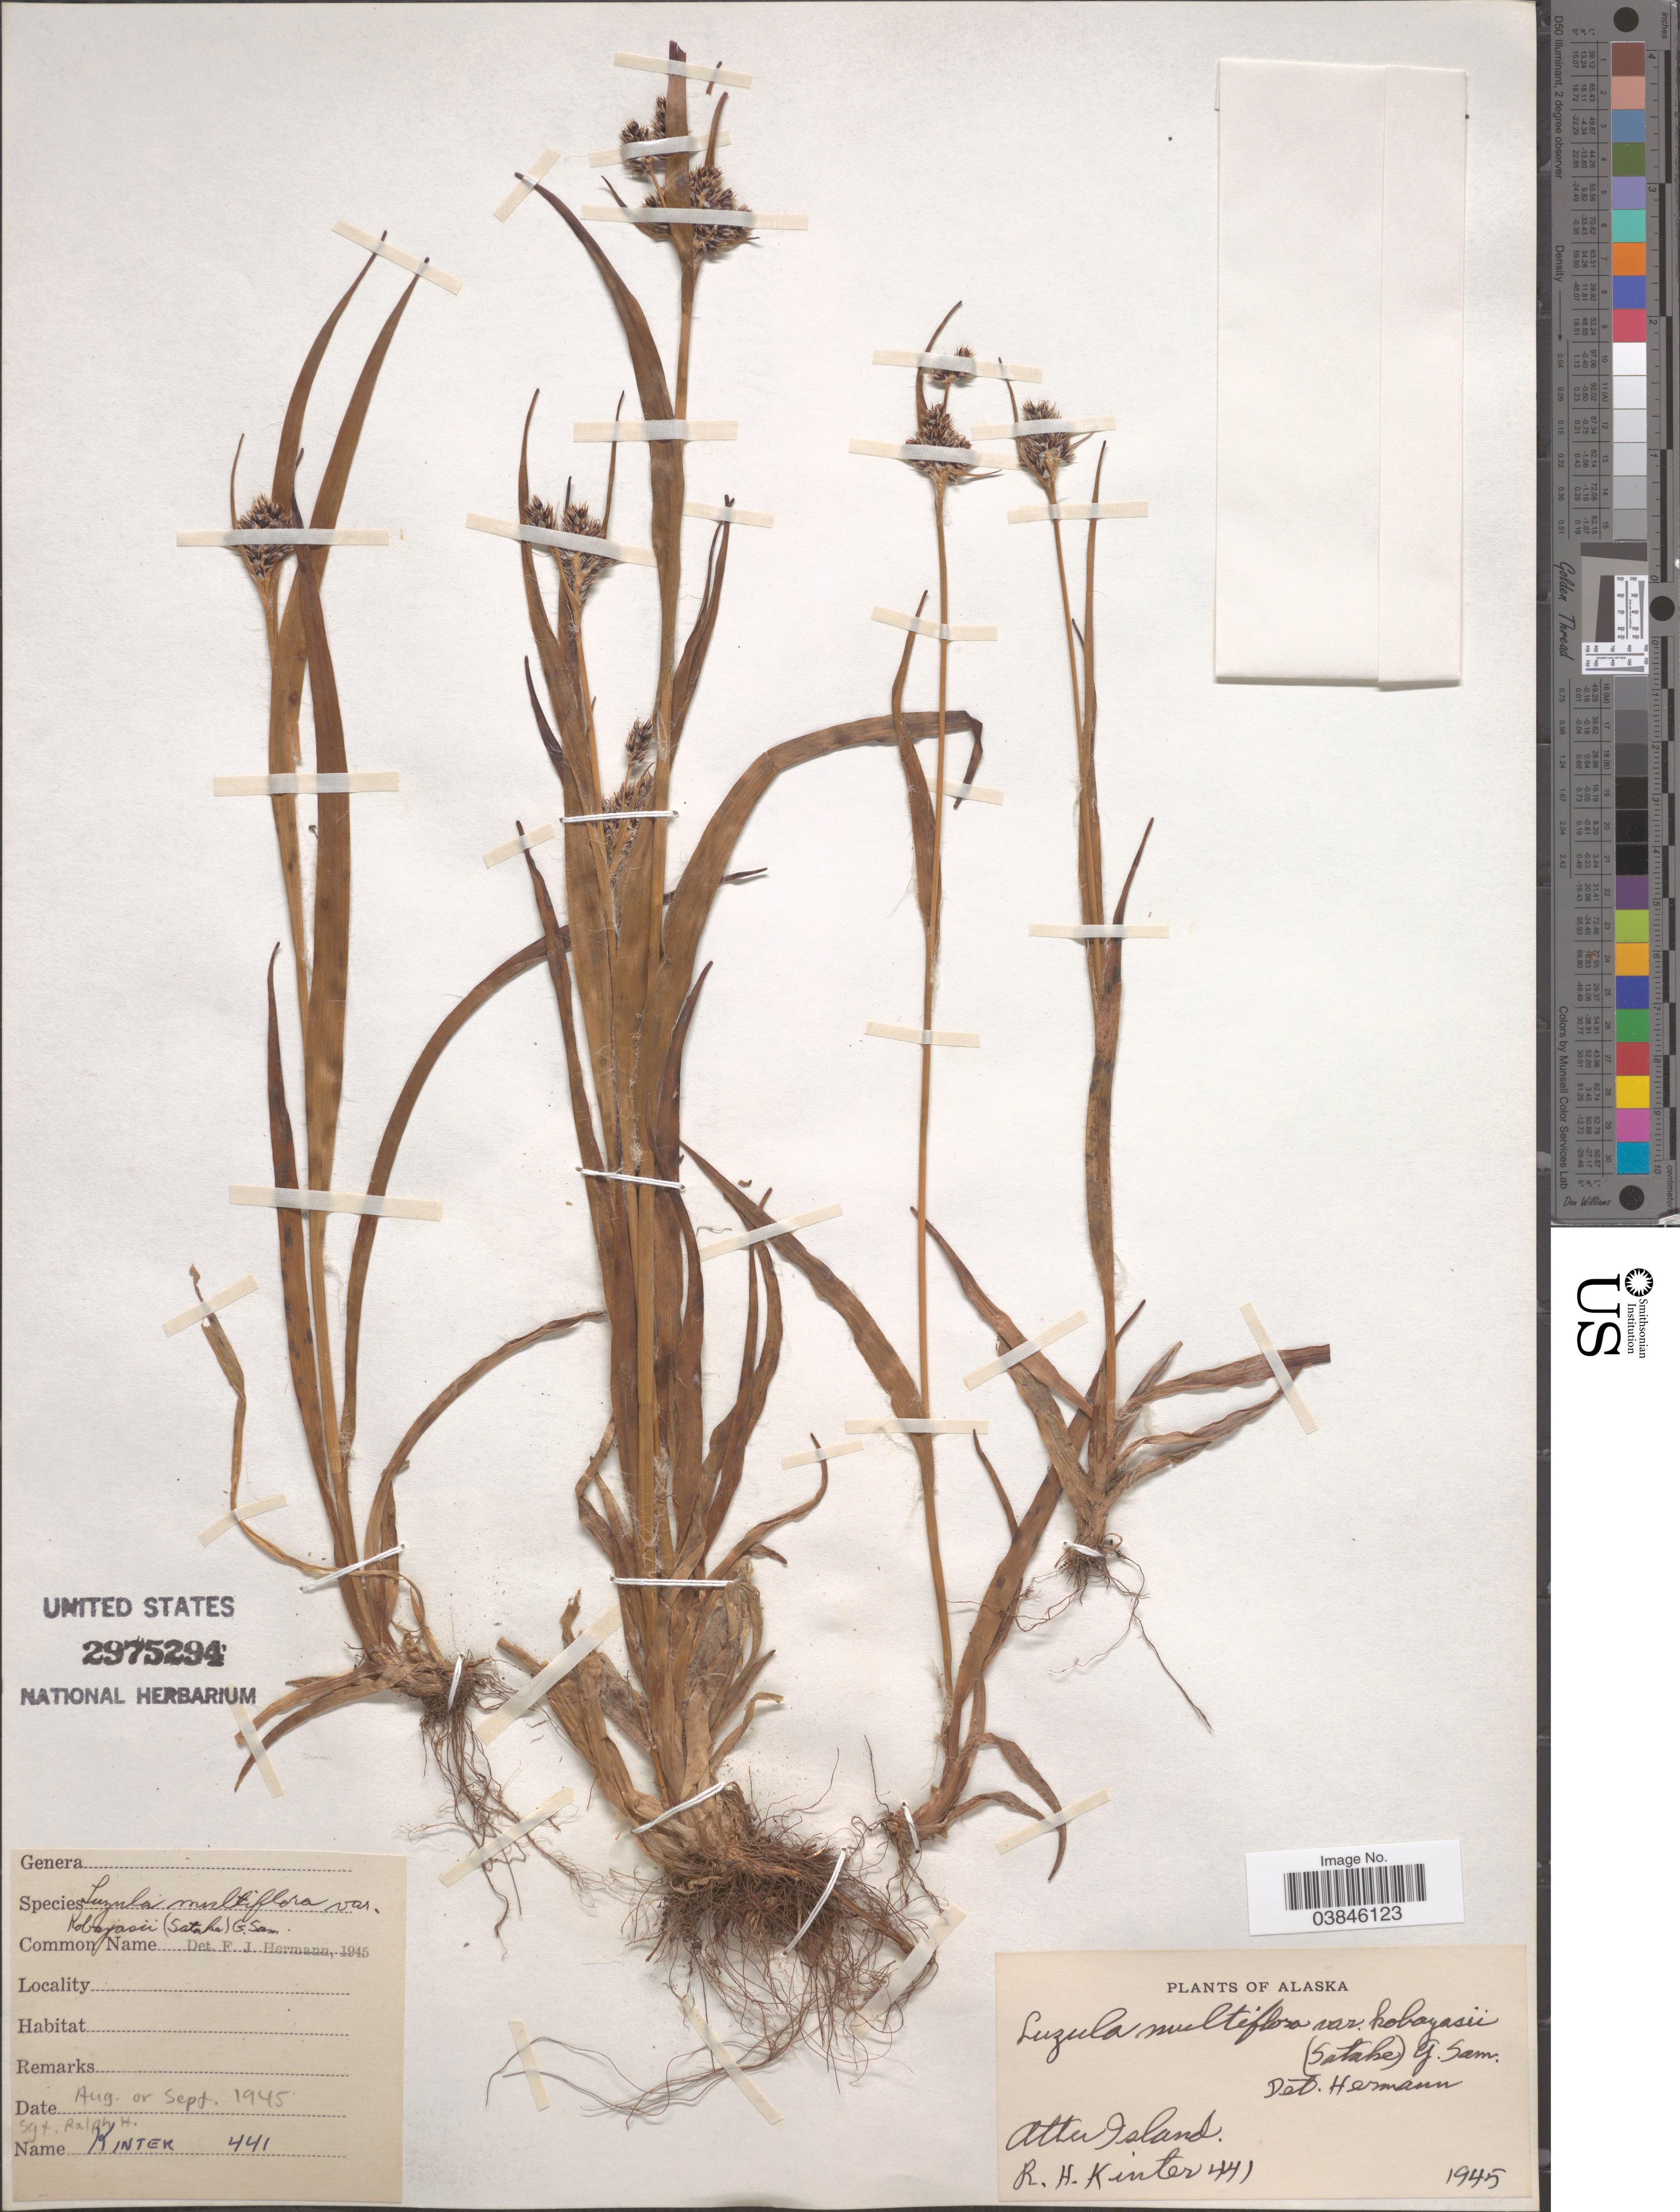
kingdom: Plantae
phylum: Tracheophyta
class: Liliopsida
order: Poales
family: Juncaceae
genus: Luzula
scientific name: Luzula multiflora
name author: (Ehrh.) Lej.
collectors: R. Kinter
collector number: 441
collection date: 1945-08/1945-09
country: United States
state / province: Alaska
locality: Attu Island.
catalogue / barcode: US 2975294